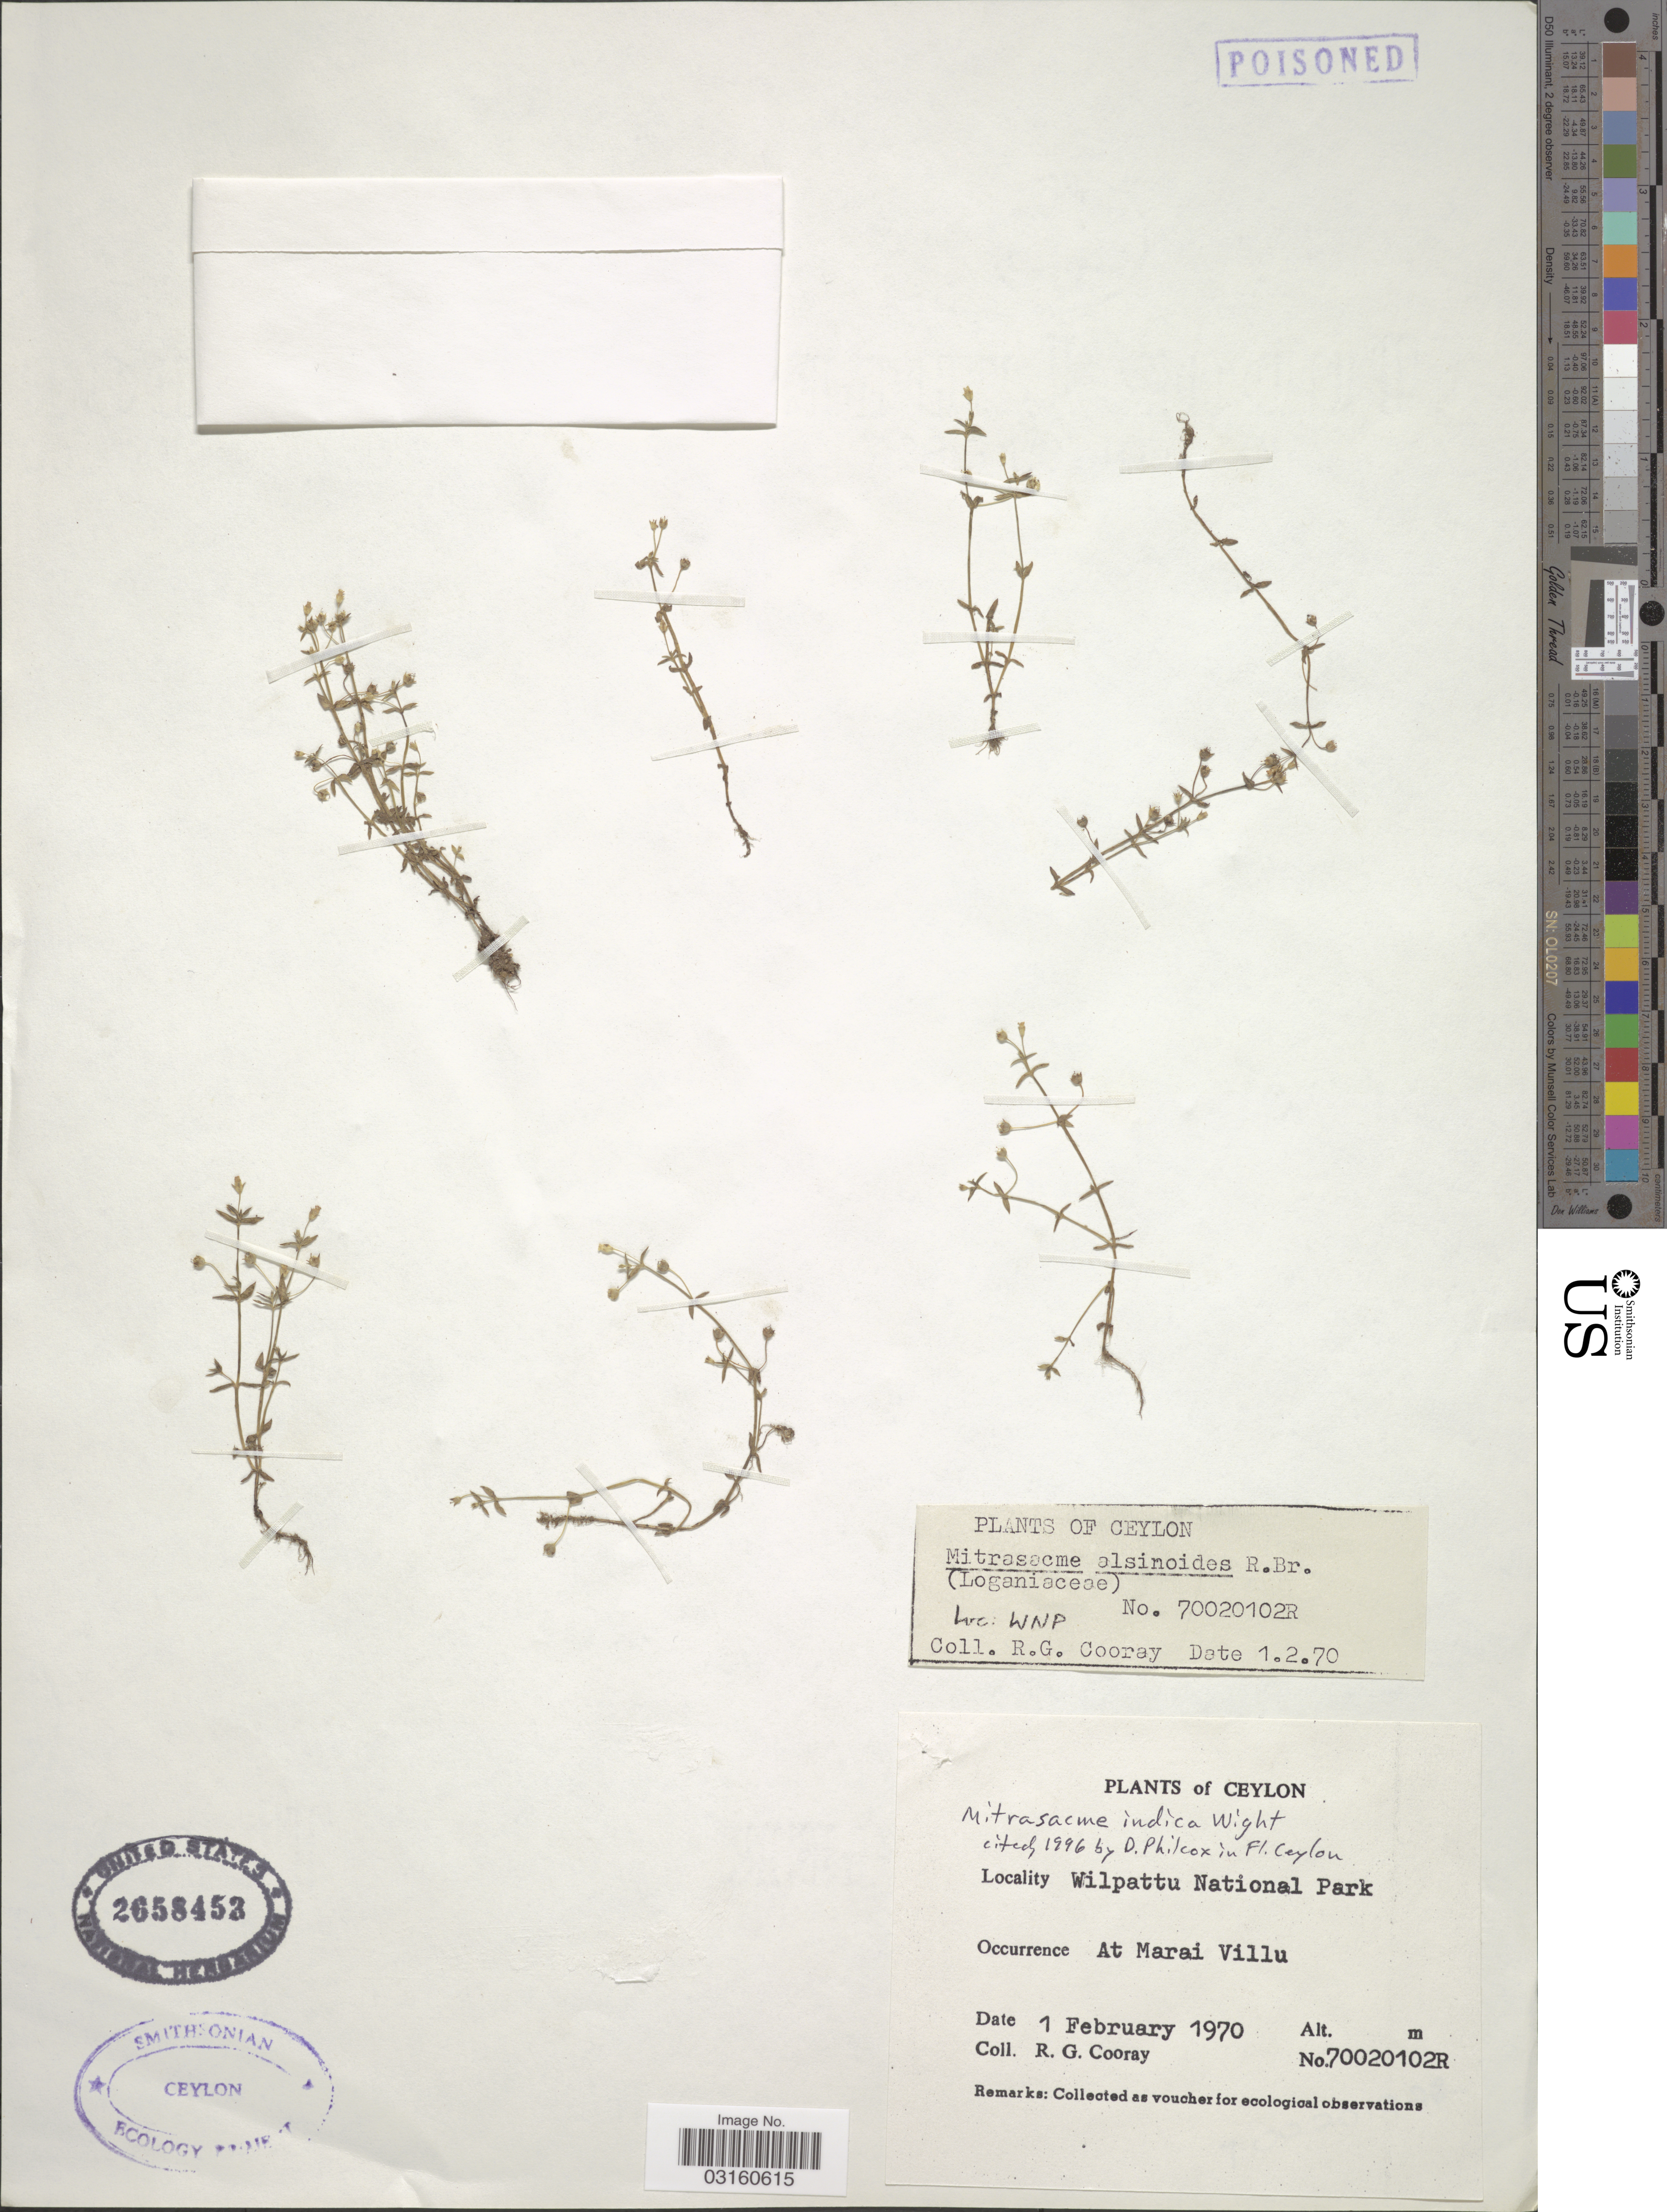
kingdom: Plantae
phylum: Tracheophyta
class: Magnoliopsida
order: Gentianales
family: Loganiaceae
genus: Mitrasacme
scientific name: Mitrasacme indica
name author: Wight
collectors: R. Cooray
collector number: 70020102R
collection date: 1970-02-01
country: Sri Lanka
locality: Wilpattu National Park. At Marai Villu. Ceylon.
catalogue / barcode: US 2658453